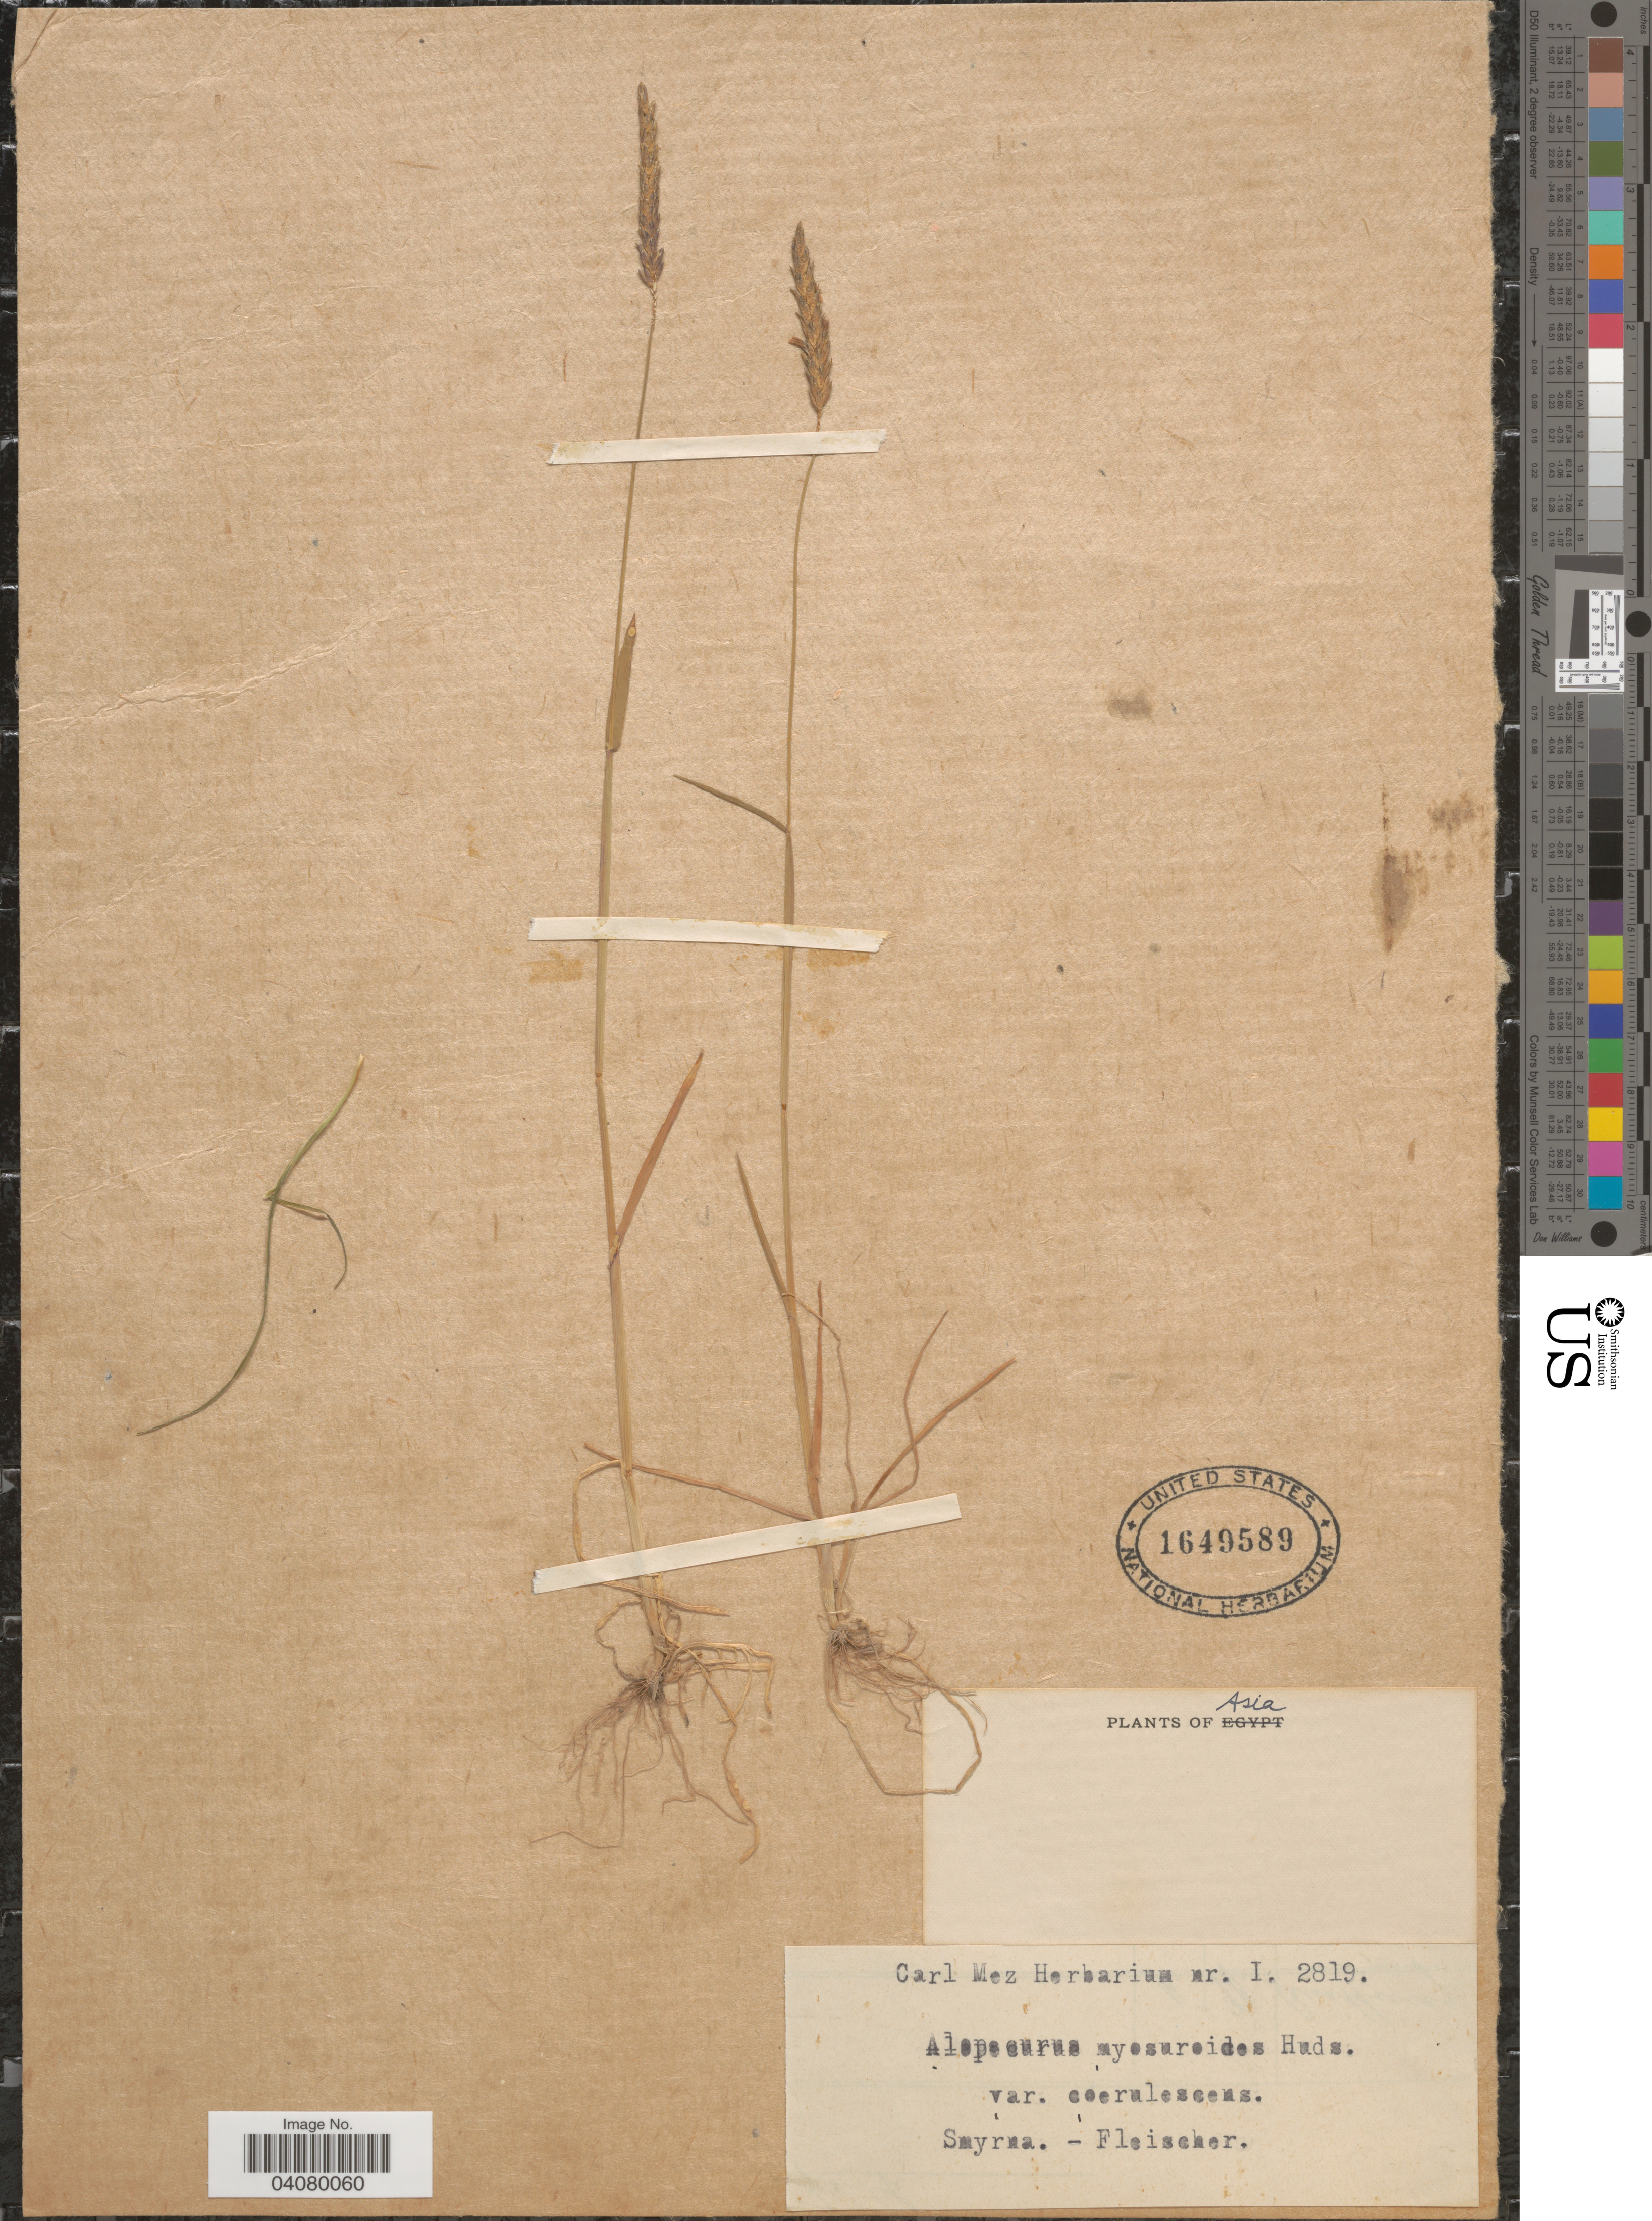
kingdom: Plantae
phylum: Tracheophyta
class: Liliopsida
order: Poales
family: Poaceae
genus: Alopecurus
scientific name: Alopecurus myosuroides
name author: Huds.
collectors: -- Fleischer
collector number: I2819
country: Turkey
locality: Asia. Smyrna.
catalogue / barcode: US 1649589